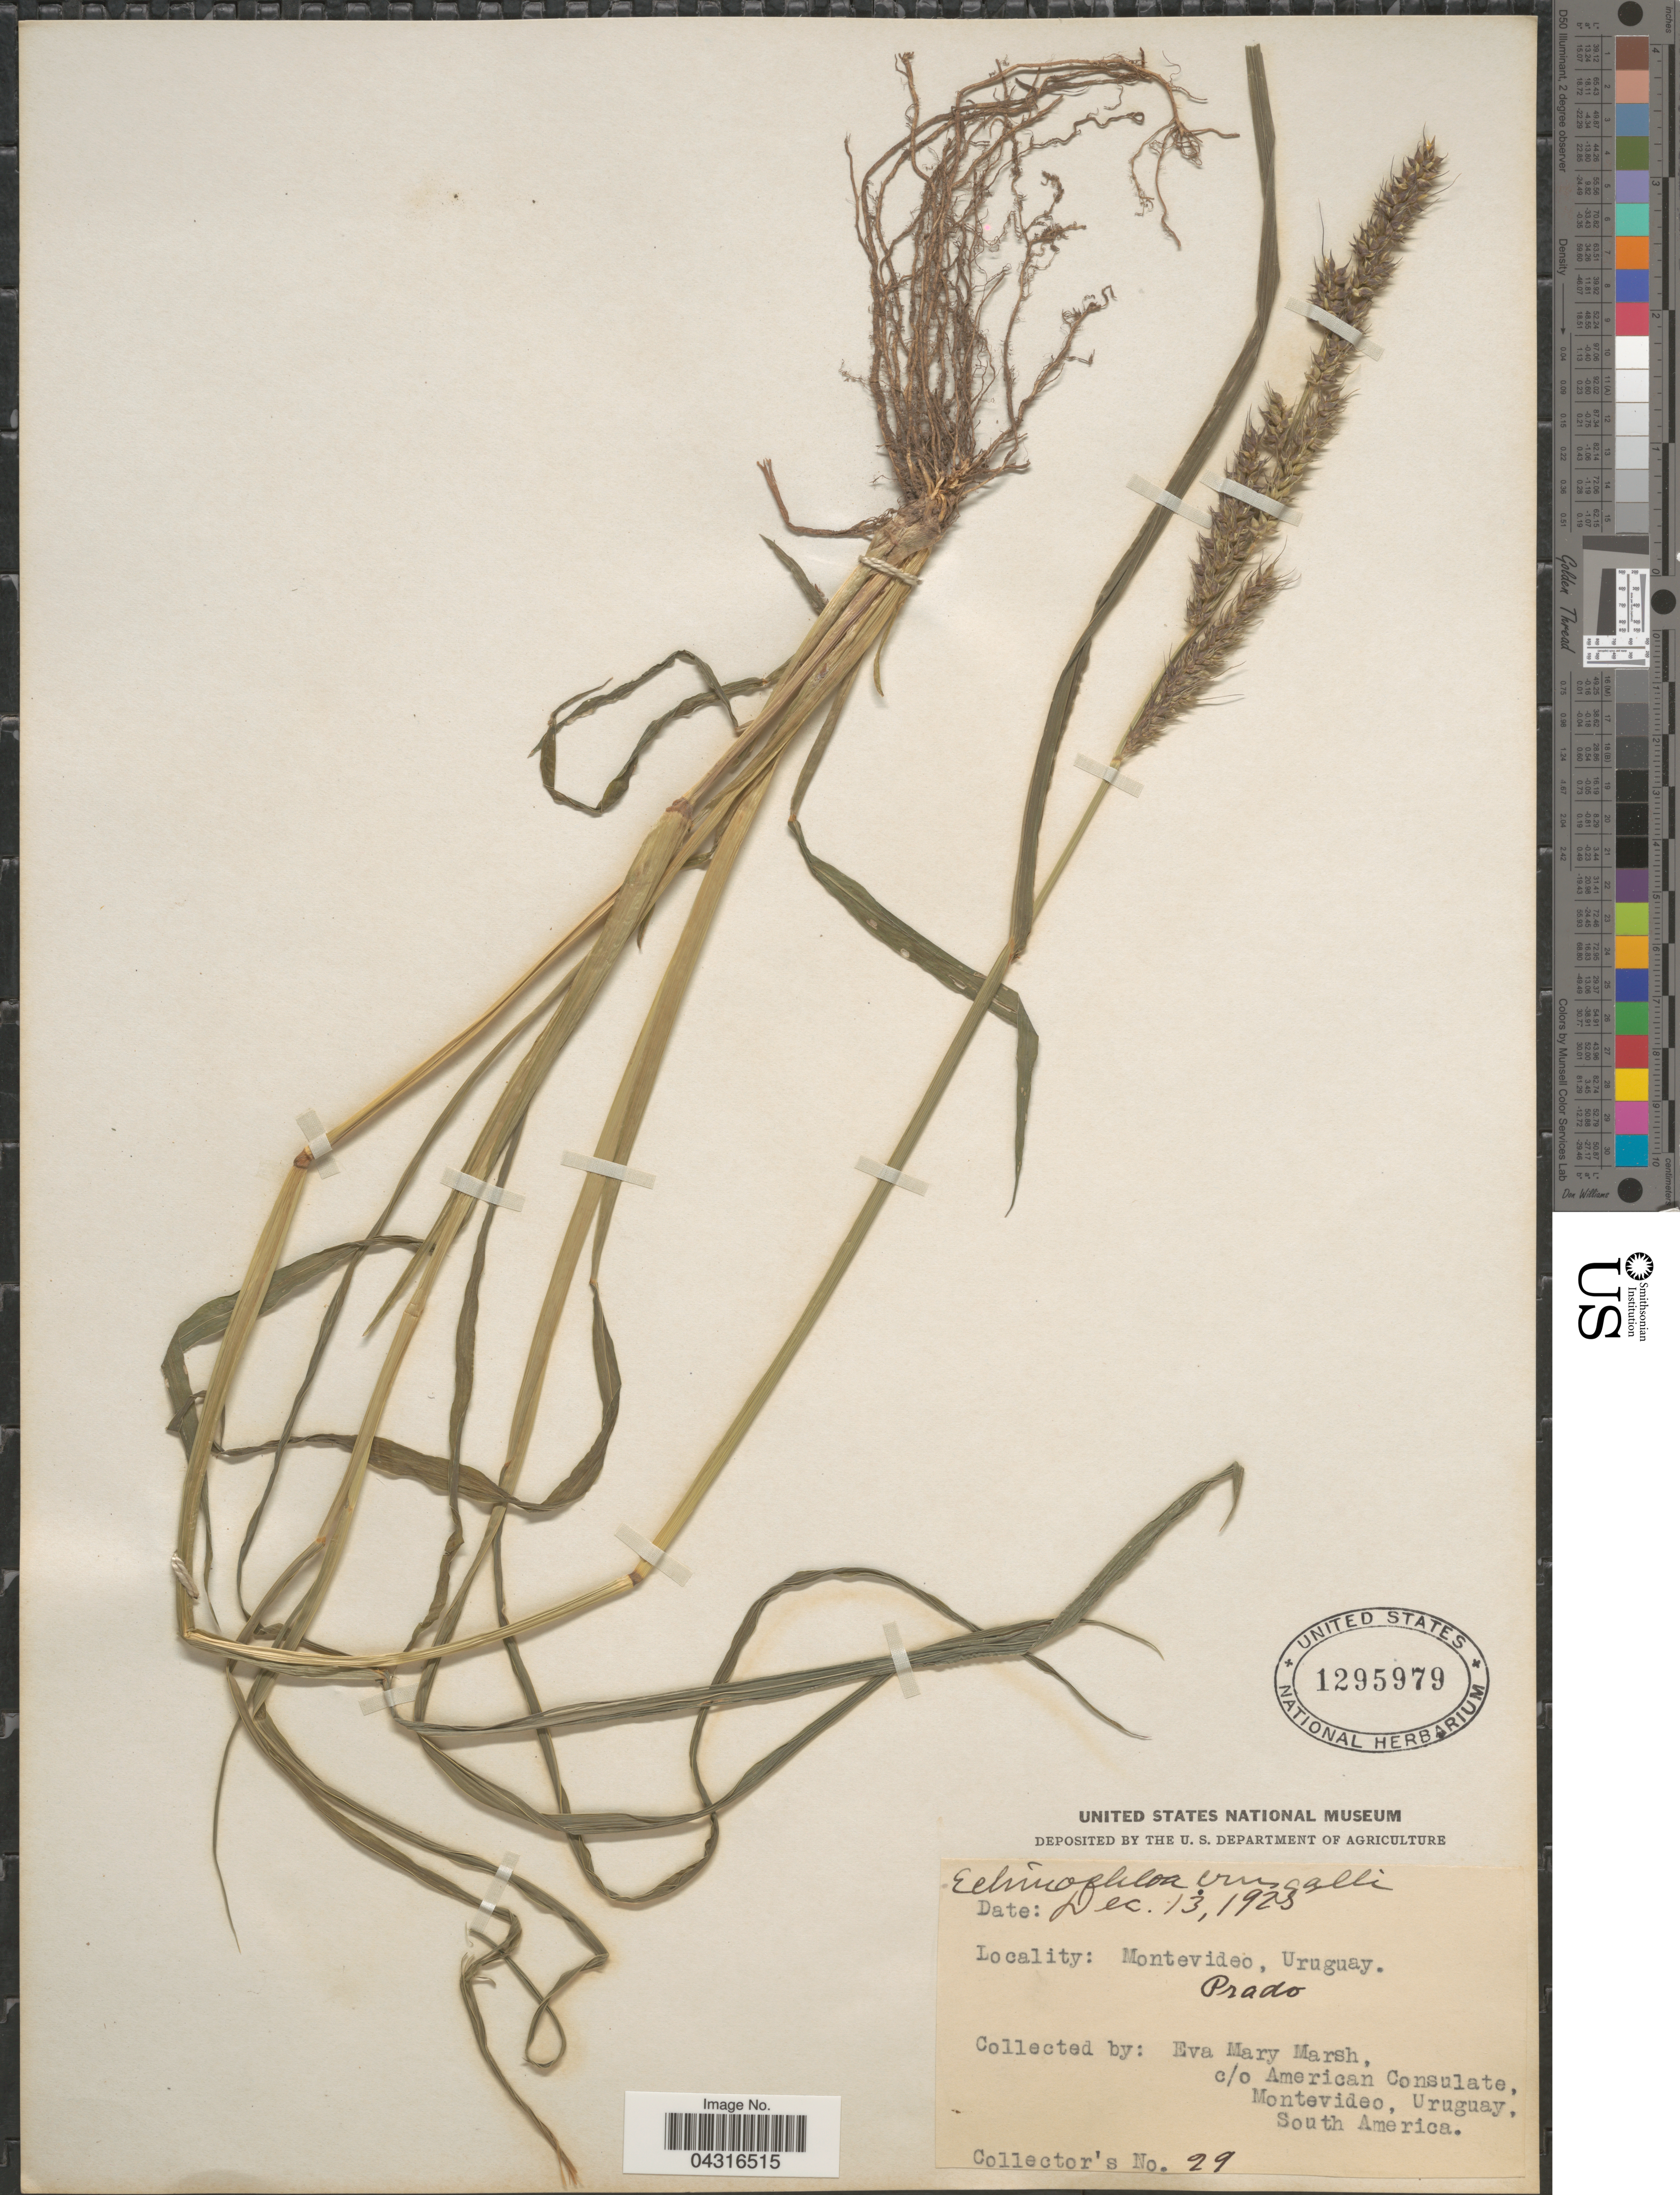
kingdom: Plantae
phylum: Tracheophyta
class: Liliopsida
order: Poales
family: Poaceae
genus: Echinochloa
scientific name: Echinochloa crus-galli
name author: (L.) P. Beauv.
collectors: E. Marsh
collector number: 29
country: Uruguay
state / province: Montevideo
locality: Prado.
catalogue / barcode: US 1295979